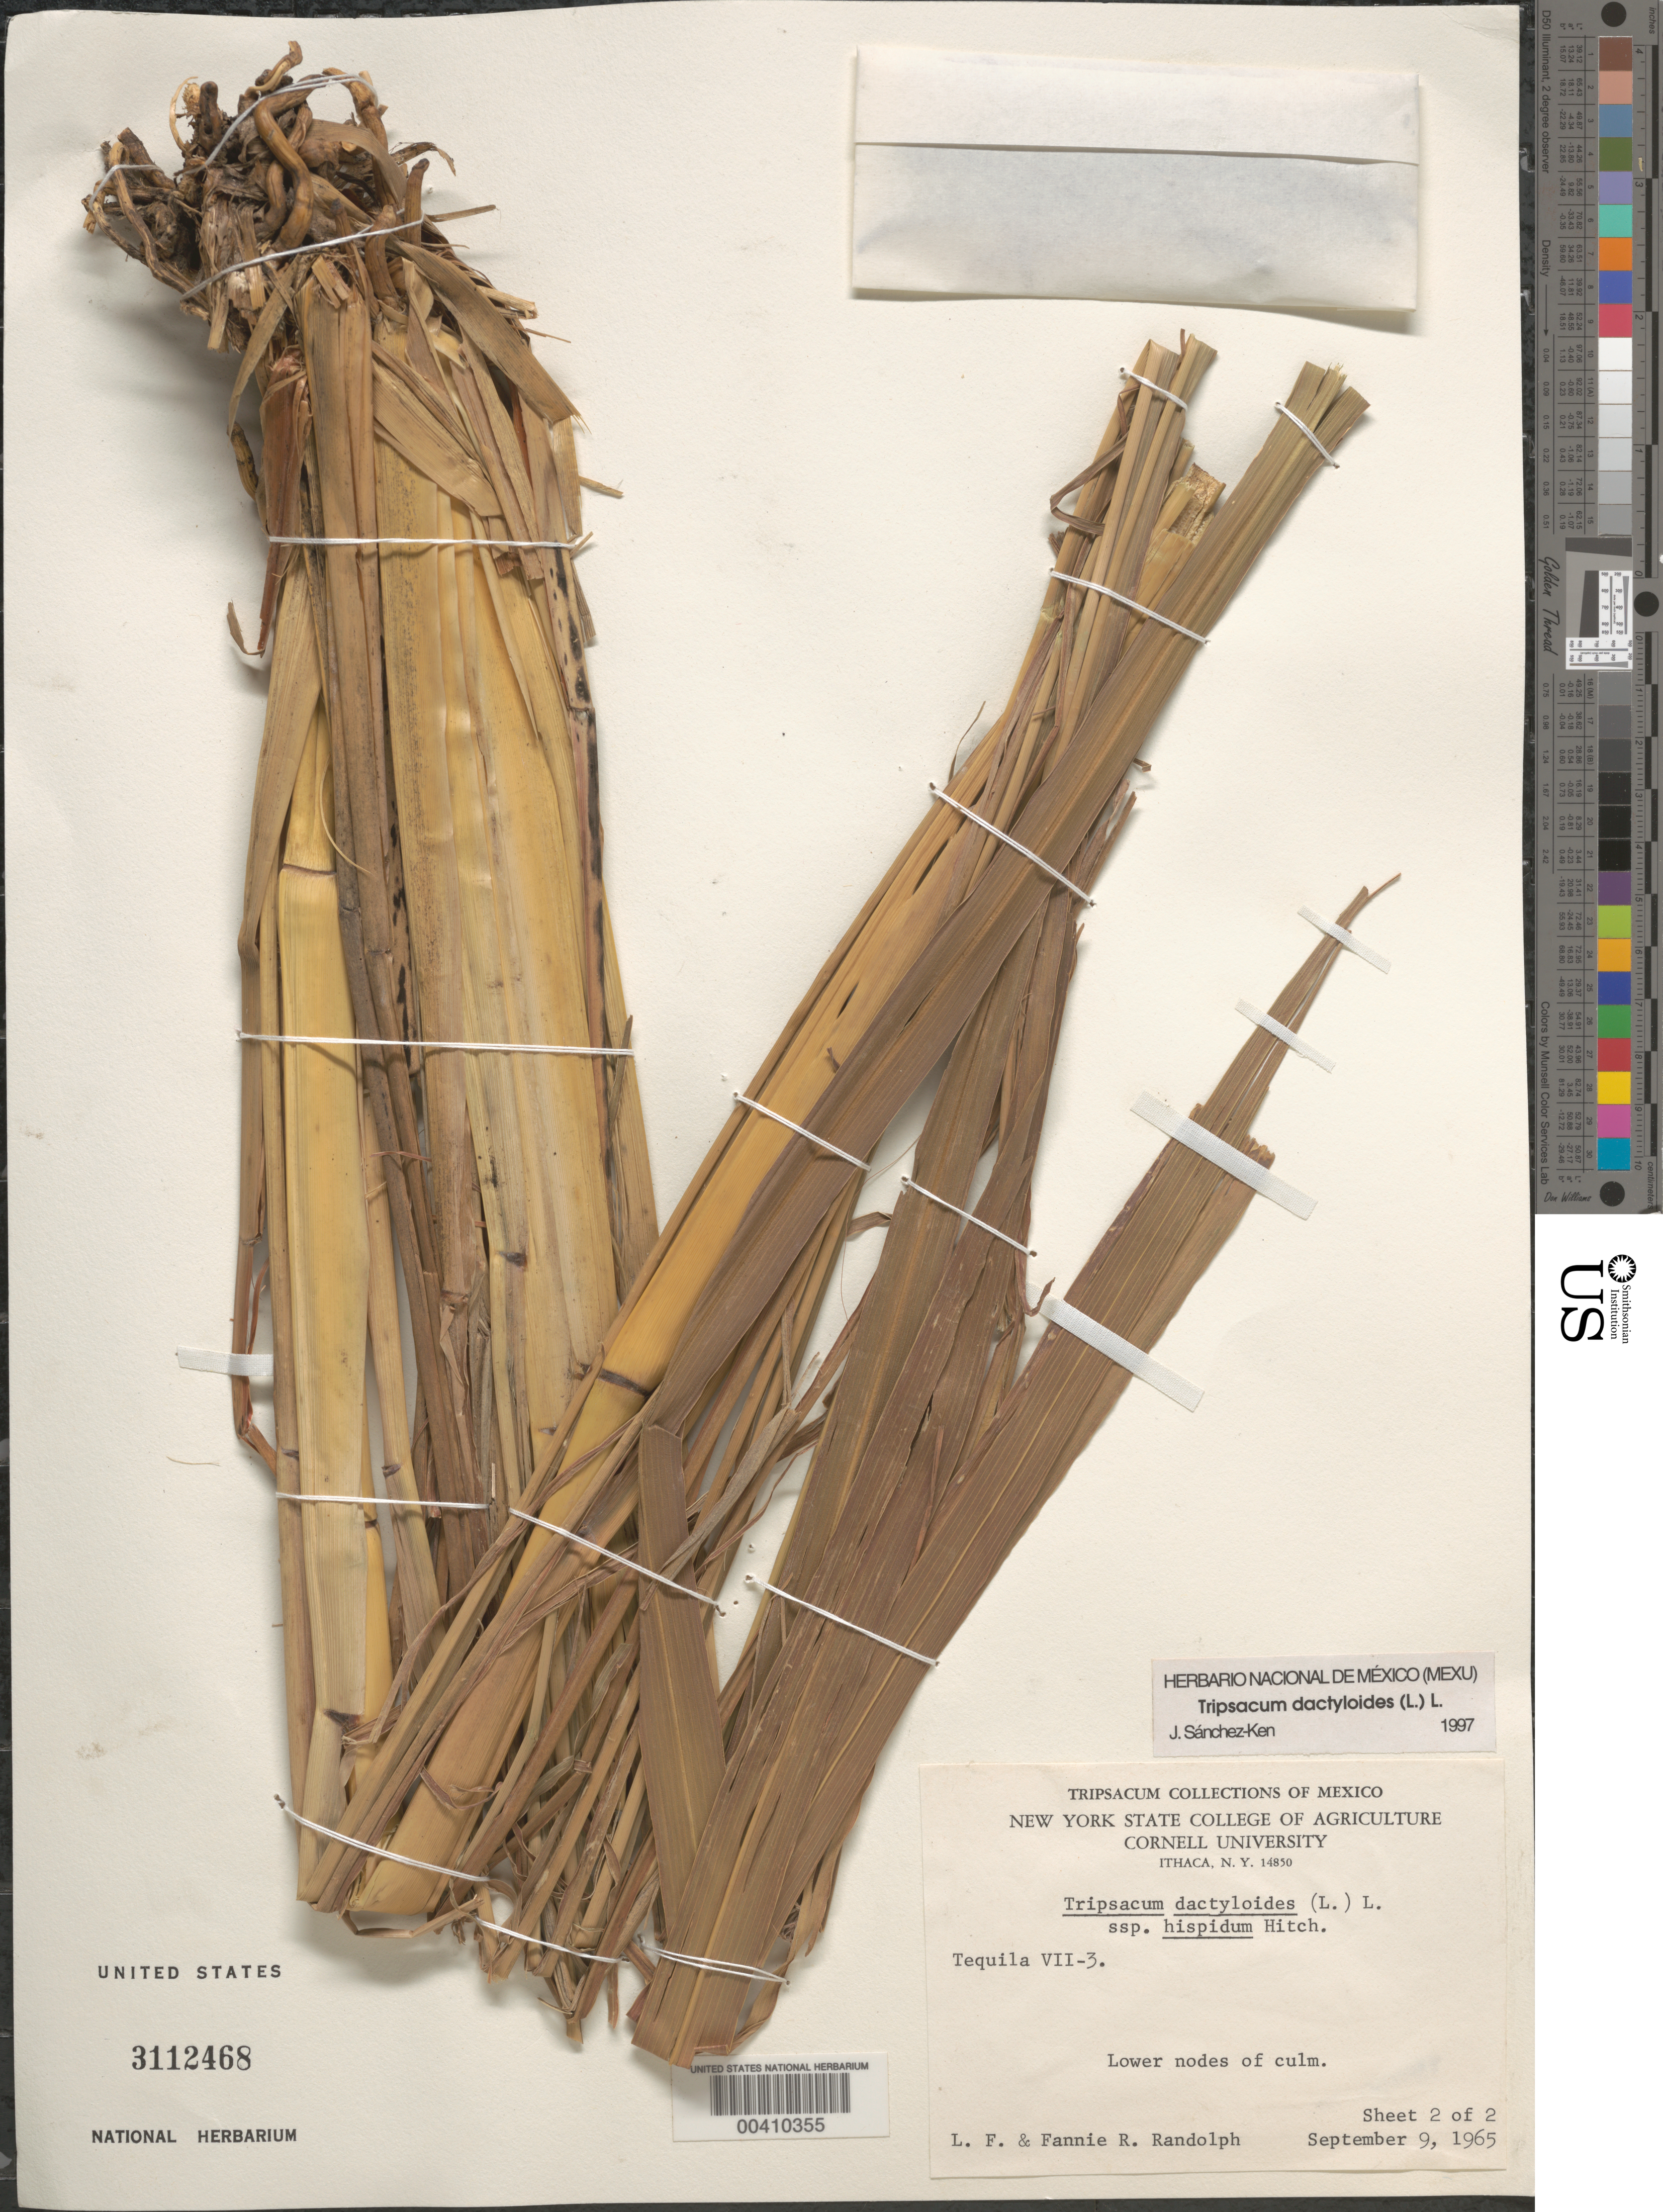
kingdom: Plantae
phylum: Tracheophyta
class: Liliopsida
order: Poales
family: Poaceae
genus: Tripsacum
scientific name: Tripsacum dactyloides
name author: (L.) L.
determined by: Sánchez-Ken, J. G.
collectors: L. F. Randolph & F. Randolph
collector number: VII-3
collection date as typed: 9 Sep 1965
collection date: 1965-09-09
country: Mexico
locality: Tequila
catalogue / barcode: US 3112468